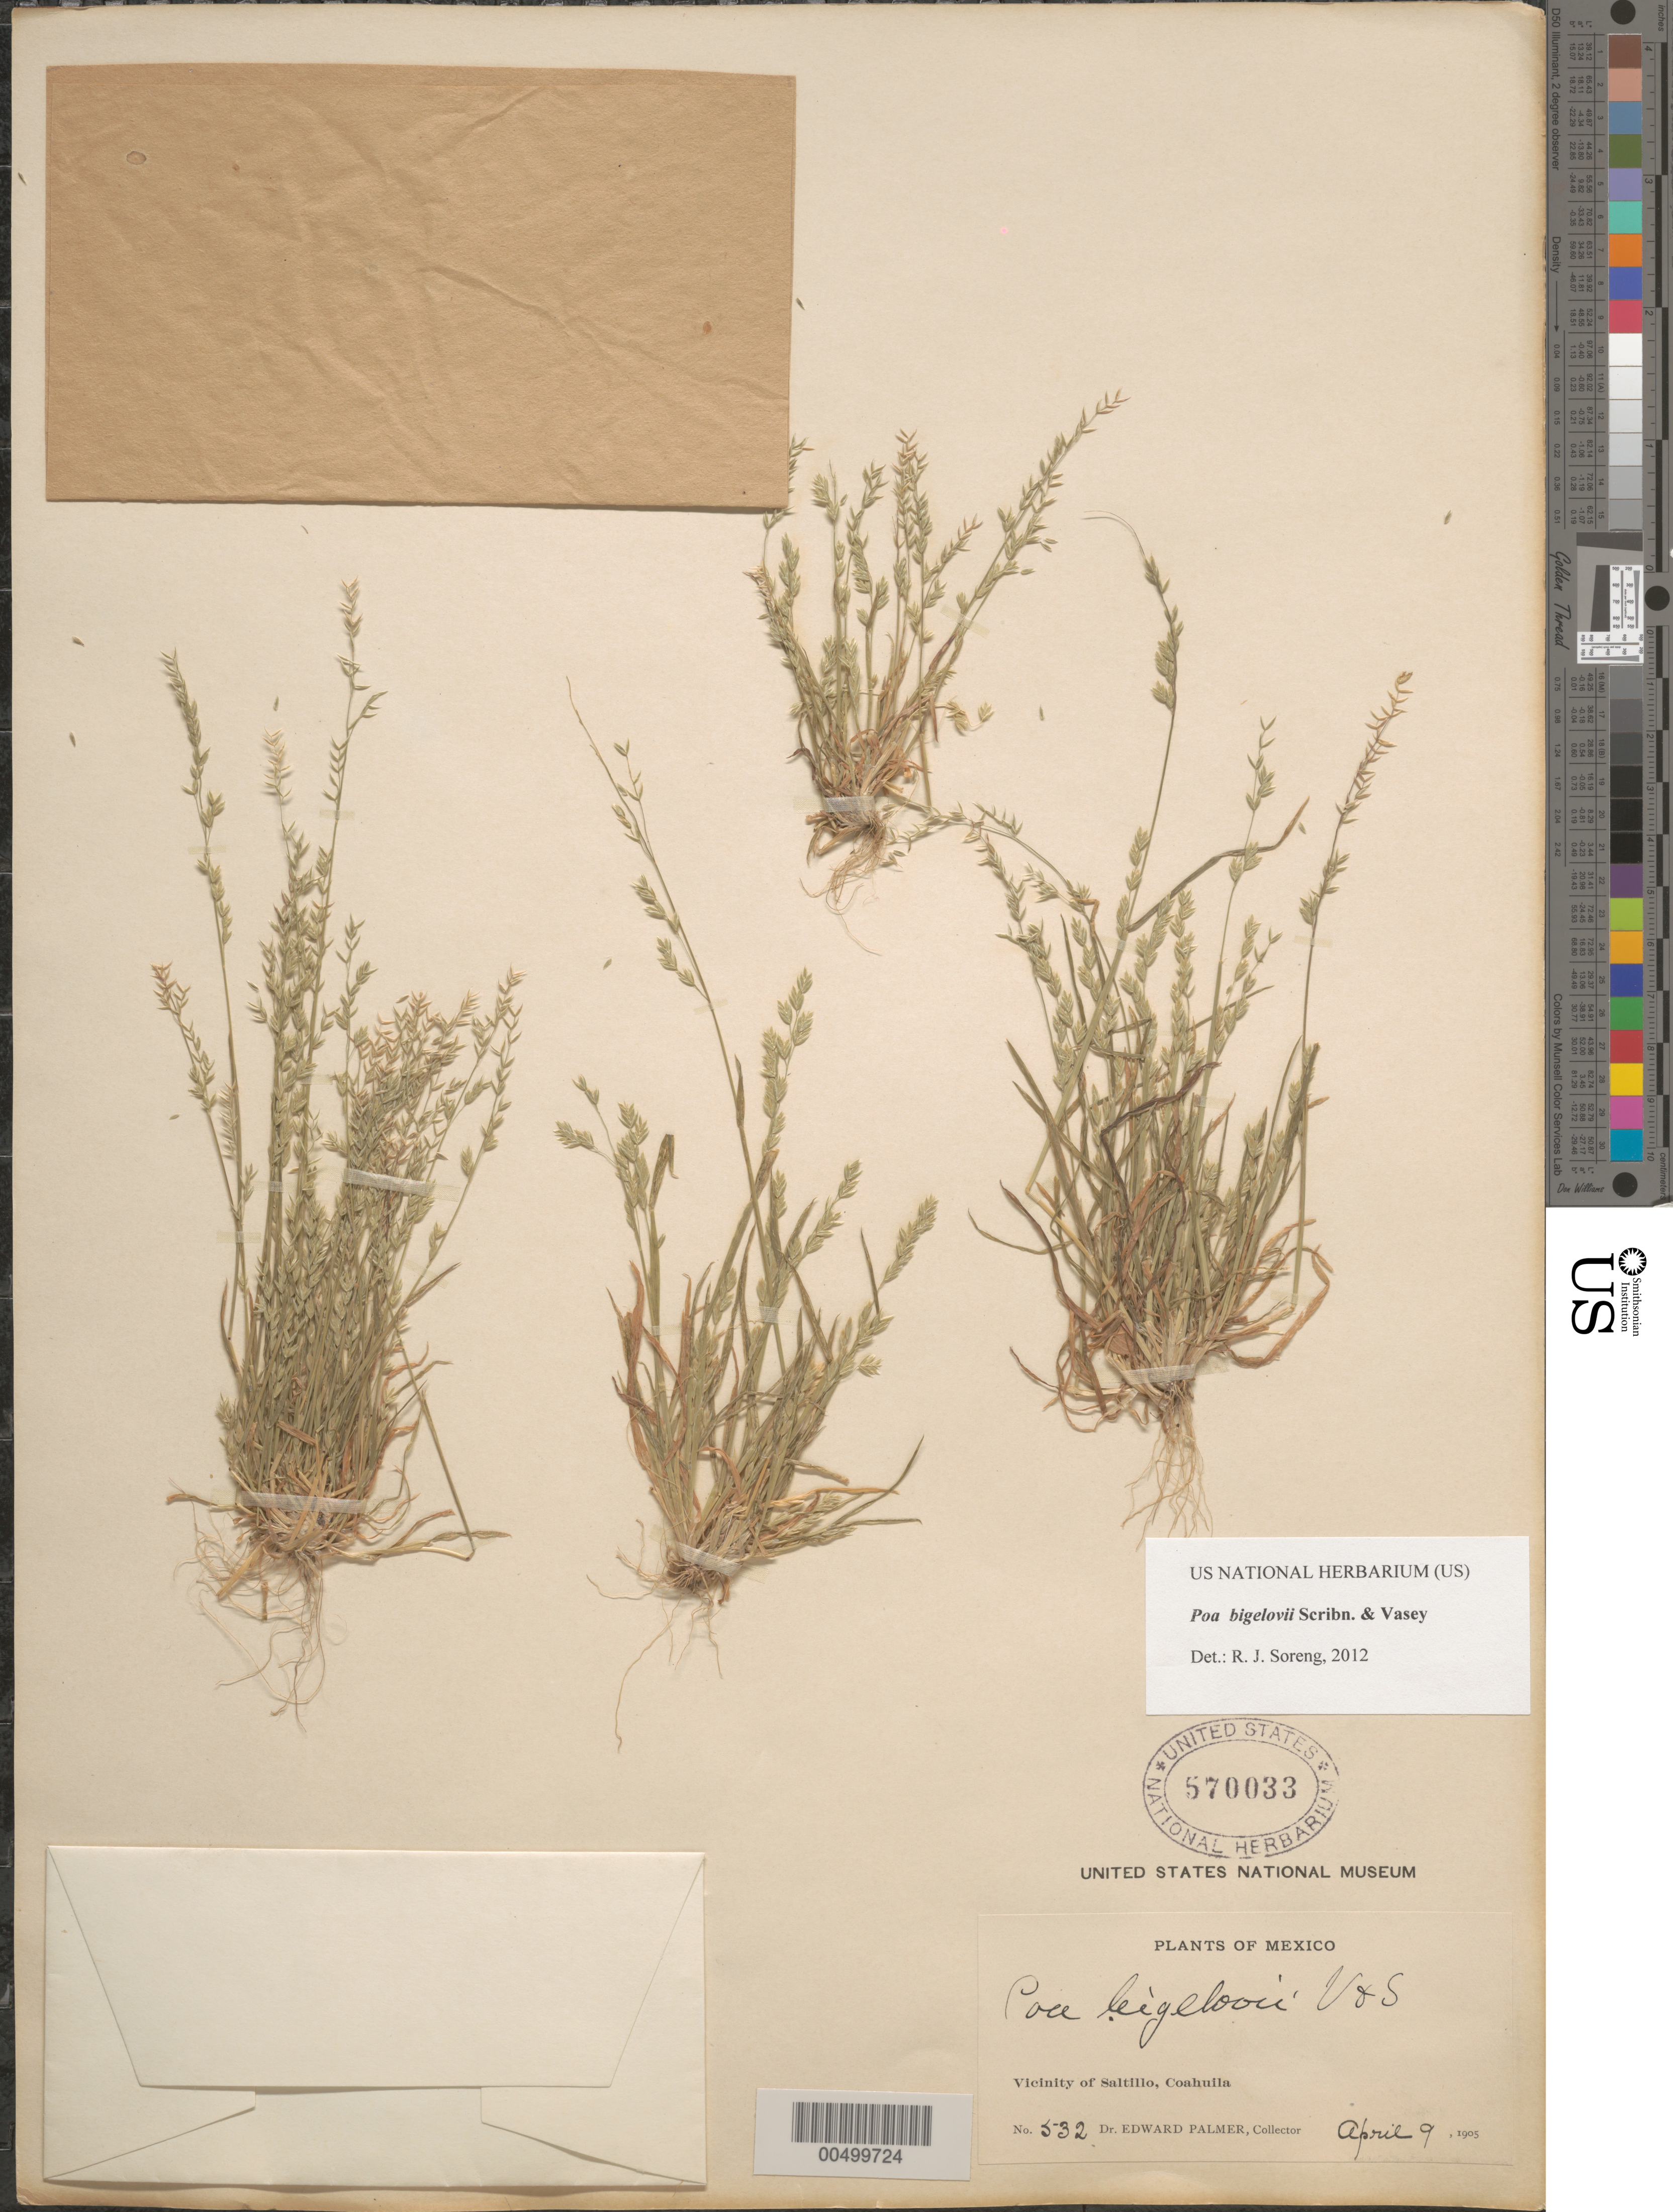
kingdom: Plantae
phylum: Tracheophyta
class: Liliopsida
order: Poales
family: Poaceae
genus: Poa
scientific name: Poa bigelovii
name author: Vasey & Scribn.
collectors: E. Palmer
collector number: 532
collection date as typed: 9 Apr 1905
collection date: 1905-04-09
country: Mexico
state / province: Coahuila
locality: Vicinity of Saltillo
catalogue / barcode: US 570033